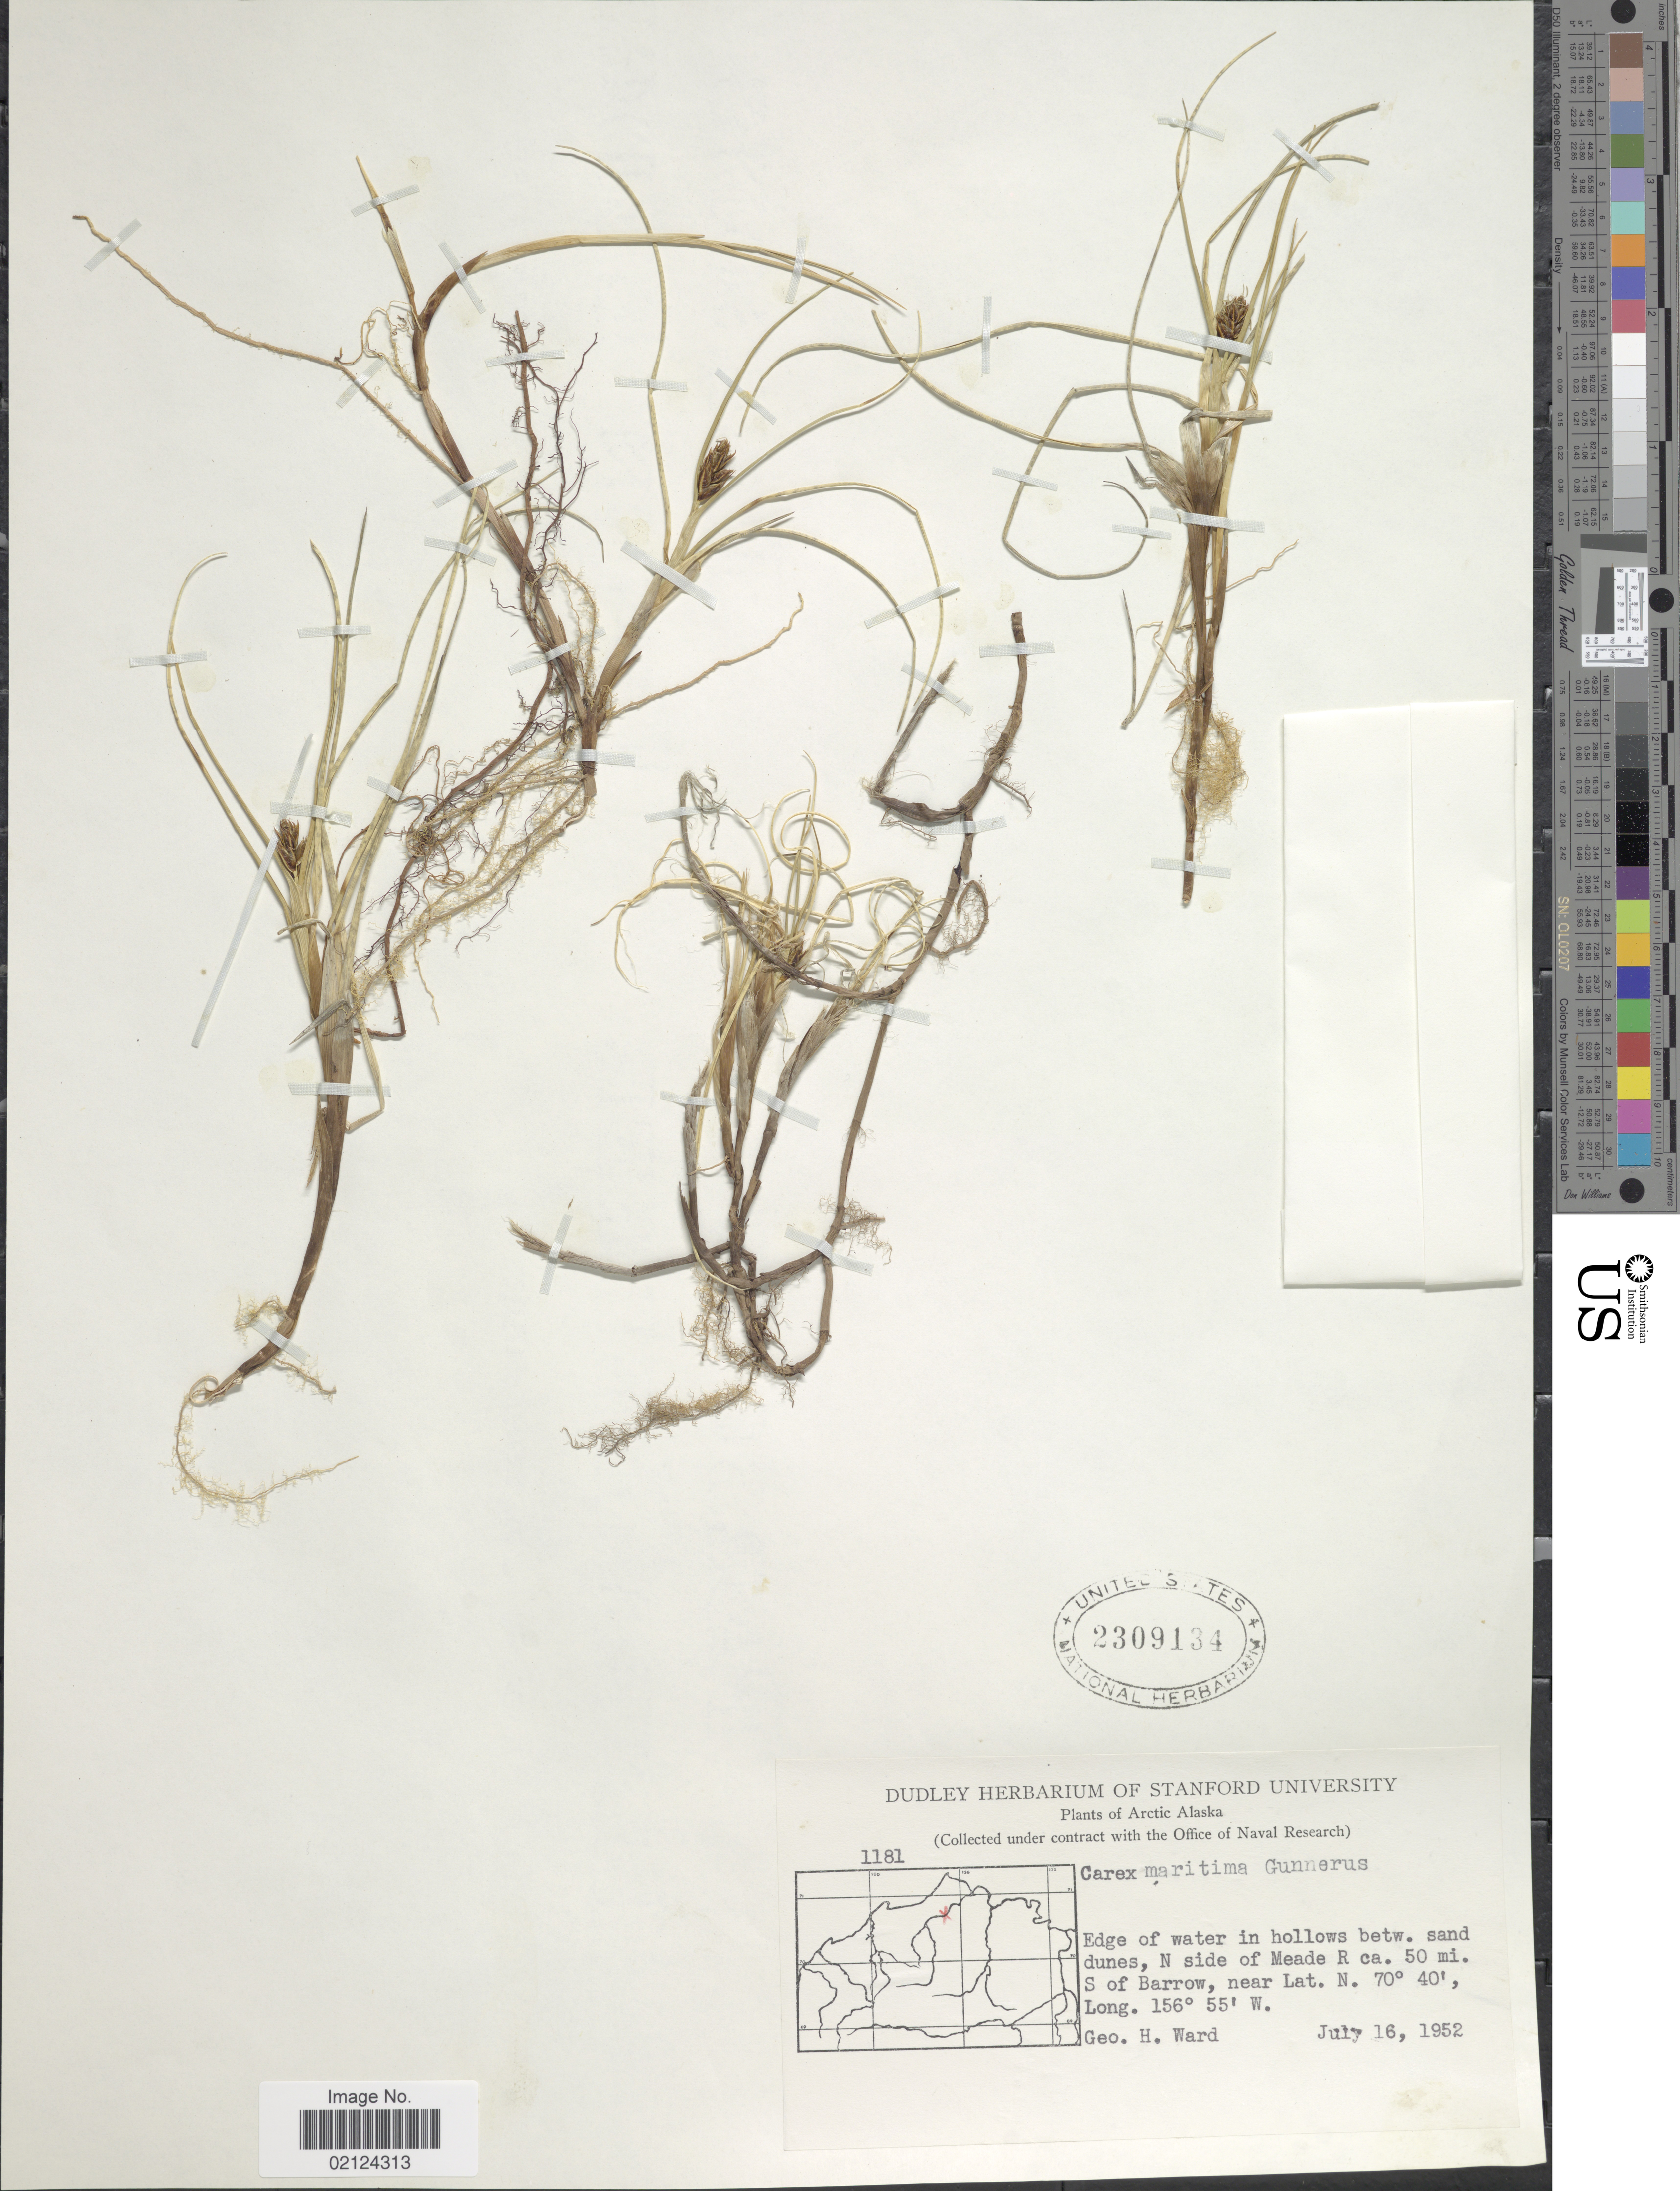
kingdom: Plantae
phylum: Tracheophyta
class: Liliopsida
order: Poales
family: Cyperaceae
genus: Carex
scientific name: Carex maritima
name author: Gunnerus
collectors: G. H. Ward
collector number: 1181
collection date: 1952-07-16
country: United States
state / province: Alaska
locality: Arctic Alaska, N side of Meade R ca. 50 mi. S of Barrow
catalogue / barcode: US 2309134